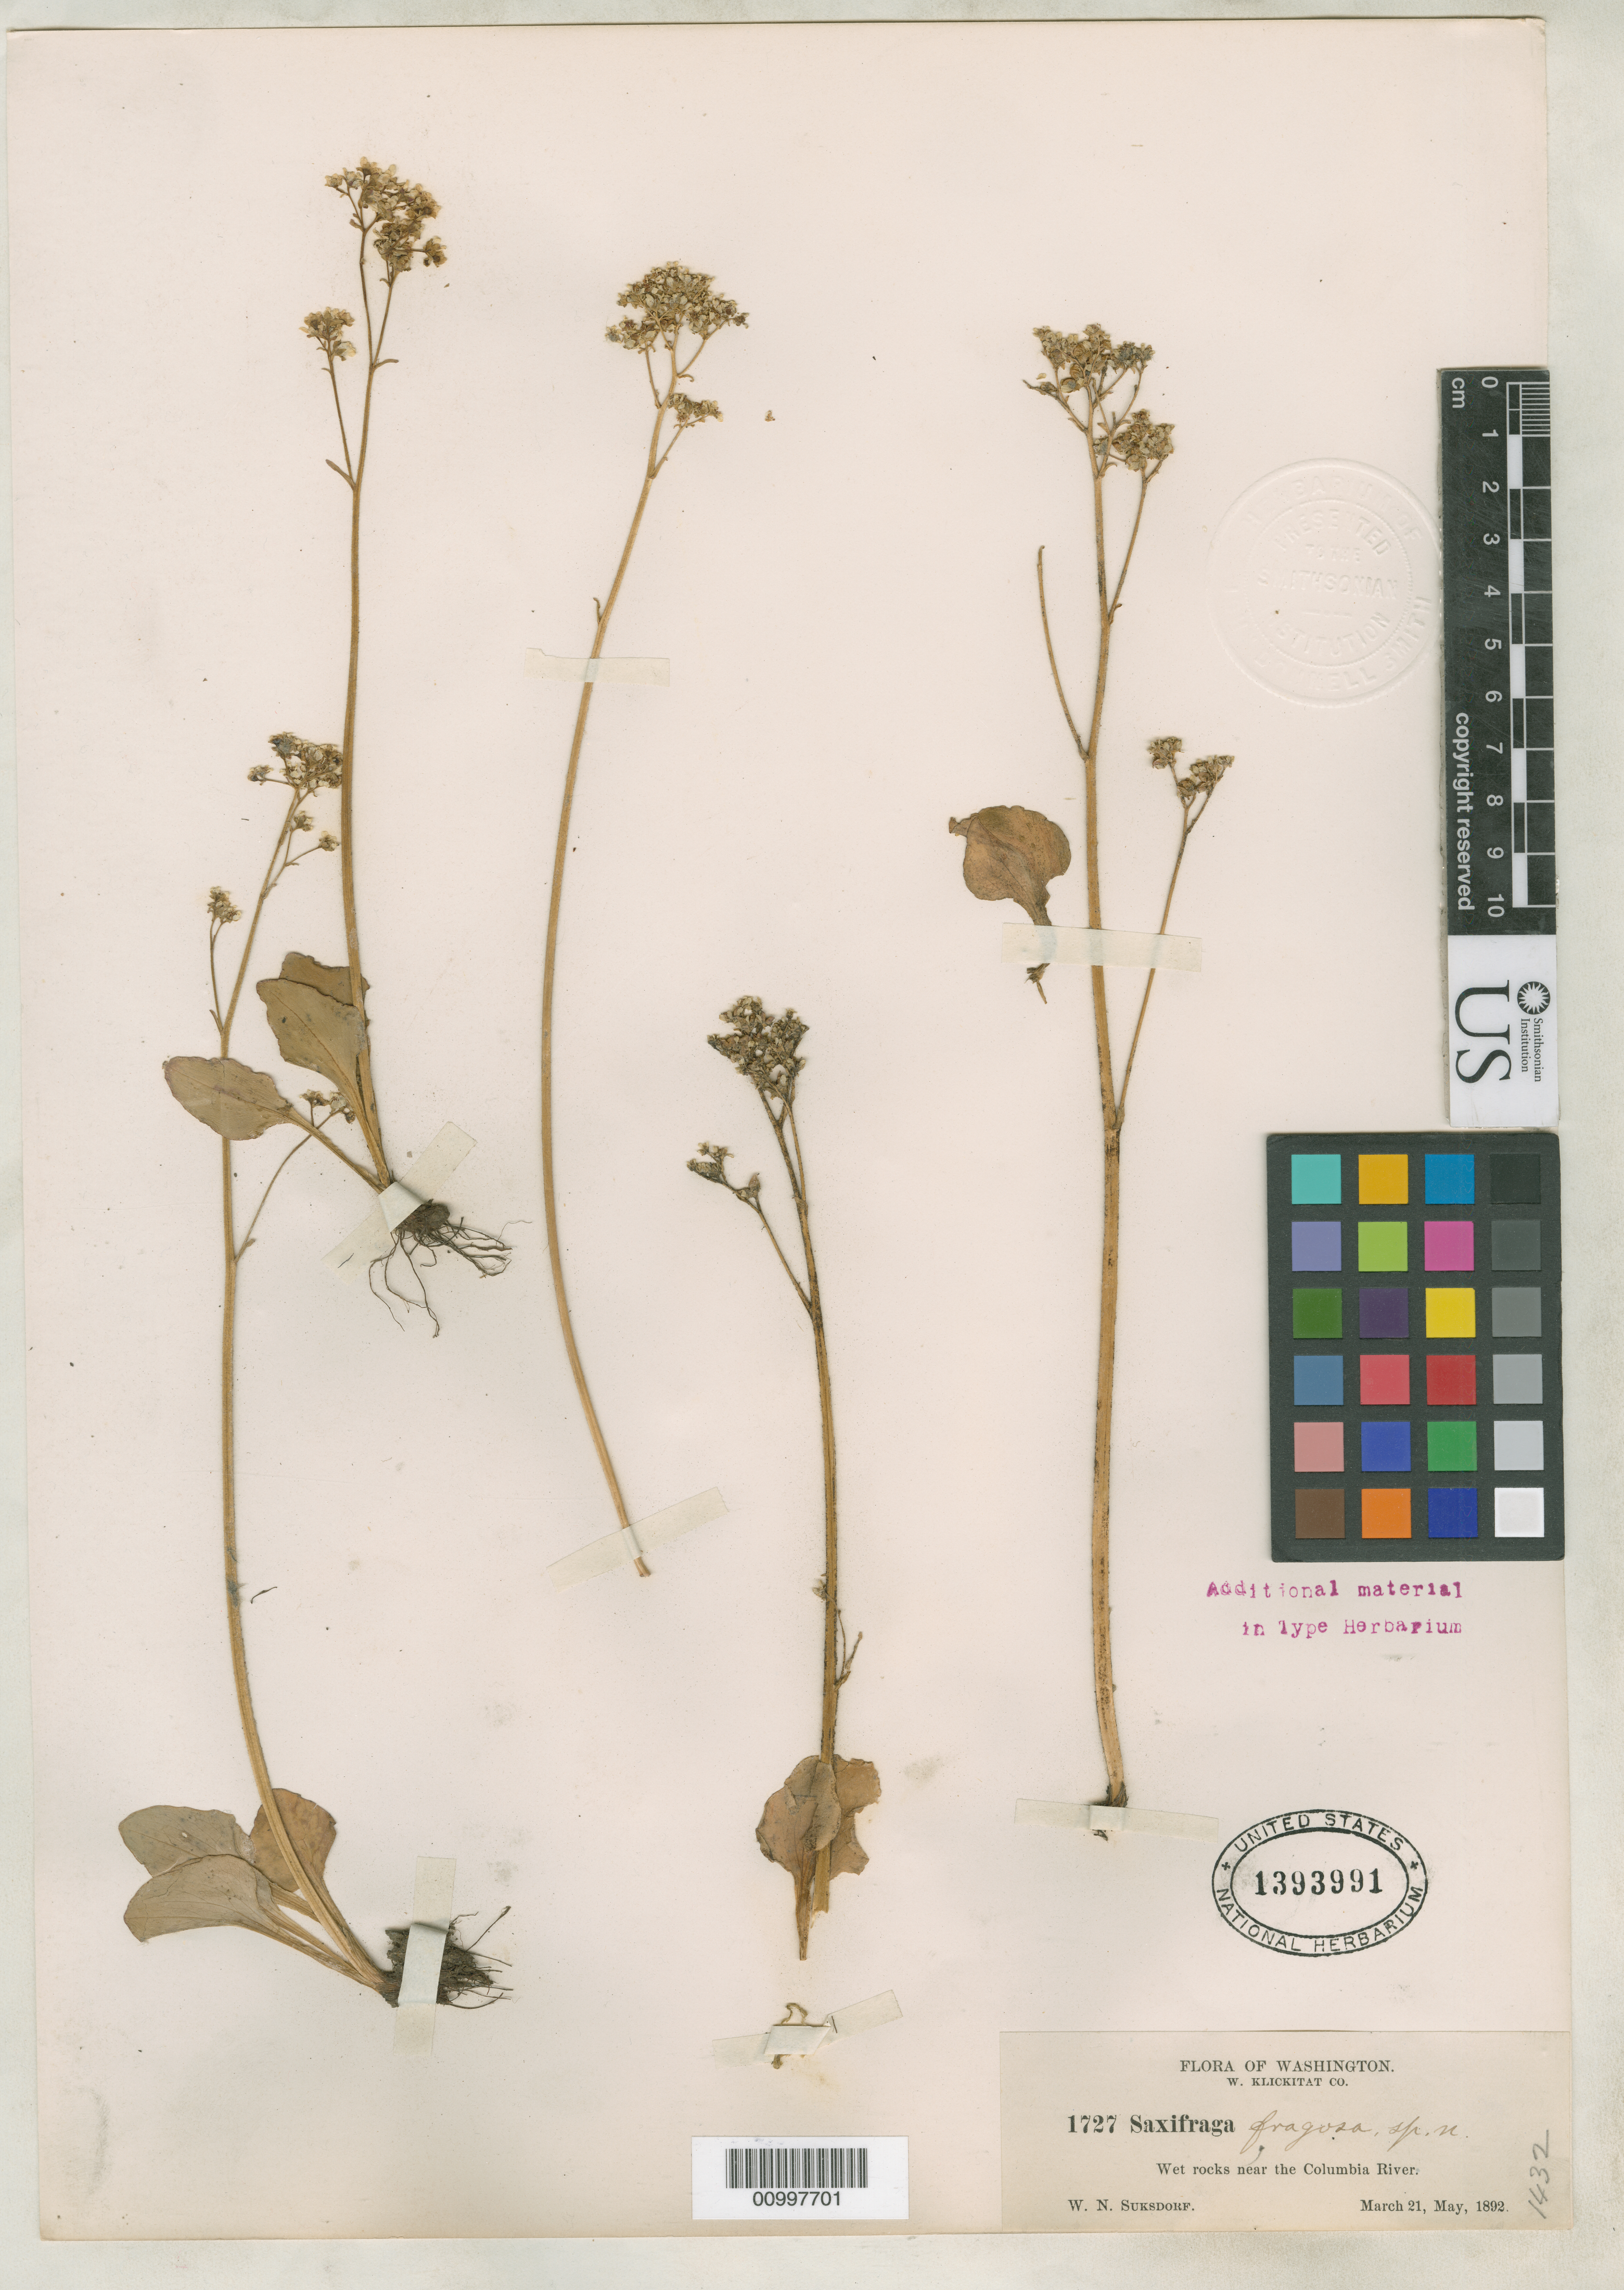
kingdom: Plantae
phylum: Tracheophyta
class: Magnoliopsida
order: Saxifragales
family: Saxifragaceae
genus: Saxifraga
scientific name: Saxifraga fragosa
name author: Suksd. in Small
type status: Syntype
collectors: W. N. Suksdorf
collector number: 1727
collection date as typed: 21 Mar 1892 and -- May 1892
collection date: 1892-03-21,1892-05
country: United States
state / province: Washington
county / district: Klickitat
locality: W. Klickikat Co. Wet rocks near the Columbia River.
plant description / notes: Sheet apparently mounted with collections (syntypes) collected on different dates. Protologue cites collection date as "March and May, 1892".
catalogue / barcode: US 1393991